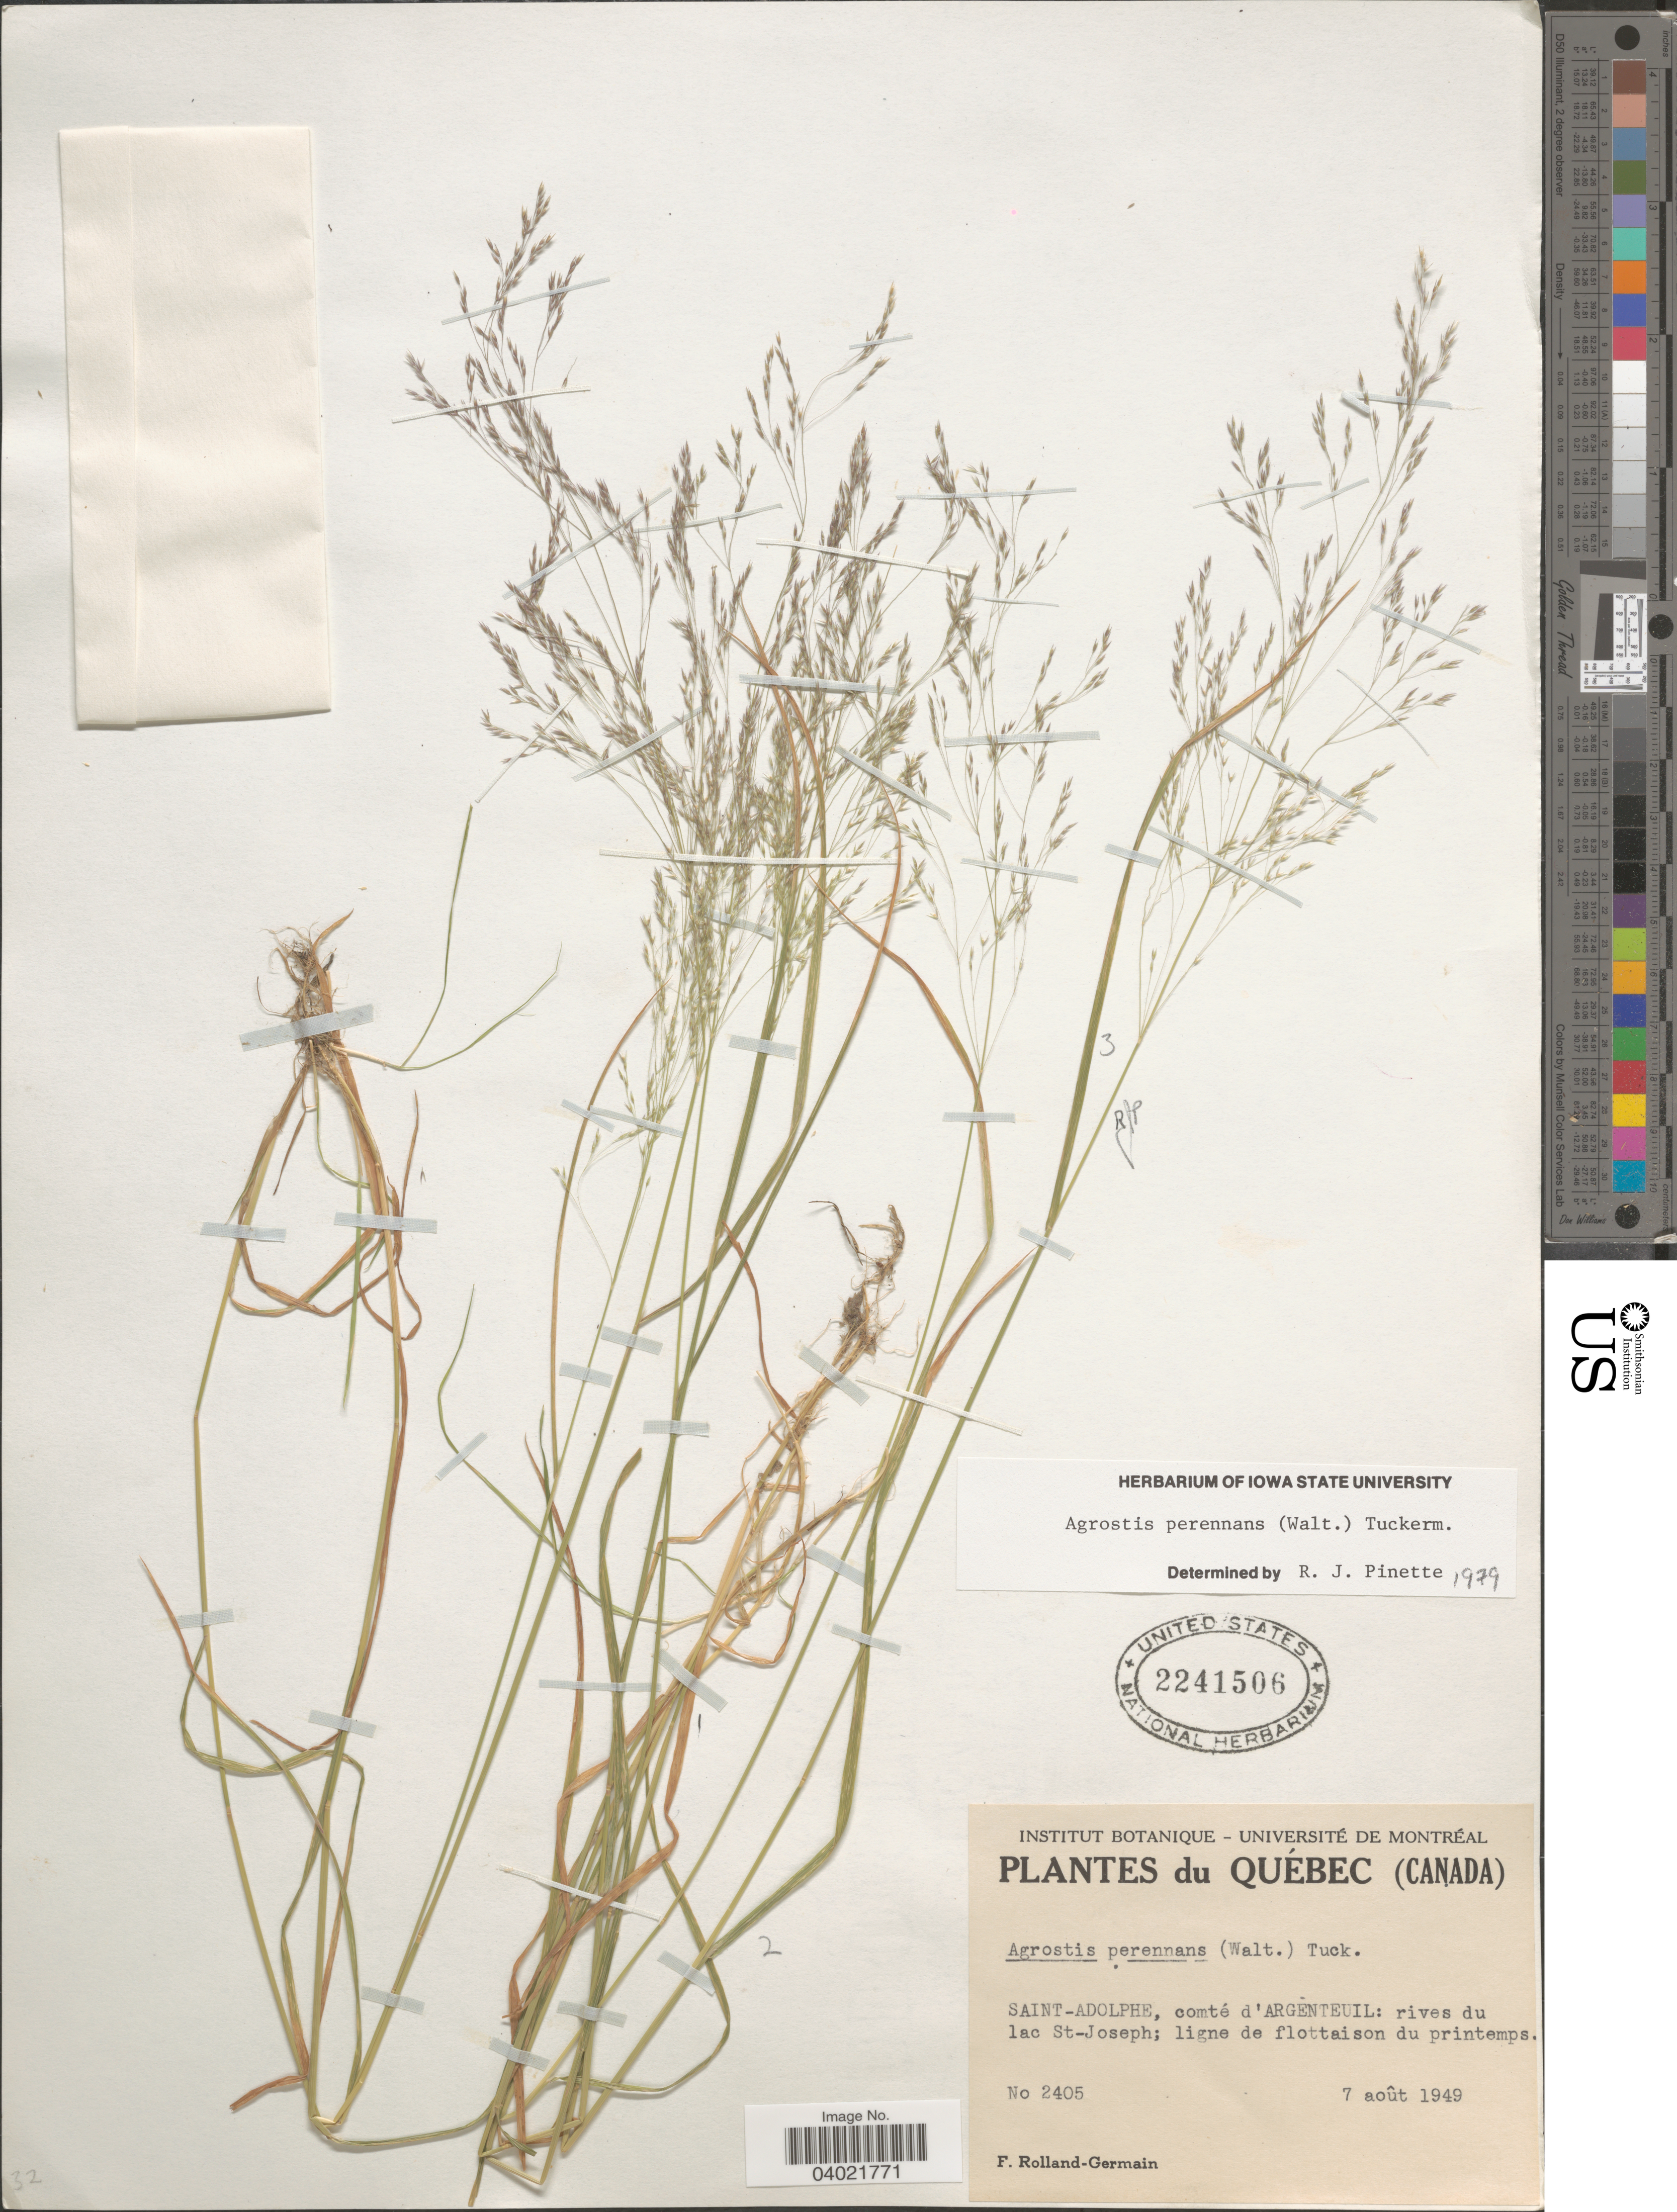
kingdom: Plantae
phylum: Tracheophyta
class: Liliopsida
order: Poales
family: Poaceae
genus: Agrostis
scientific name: Agrostis perennans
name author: (Walter) Tuck.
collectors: Rolland-Germain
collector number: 2405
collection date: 1949-08-07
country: Canada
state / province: Quebec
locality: Saint-Adolphe, comté d' Argenteuil: rives du lac St-Joseph; ligne de flottaison du printemps.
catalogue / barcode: US 2241506